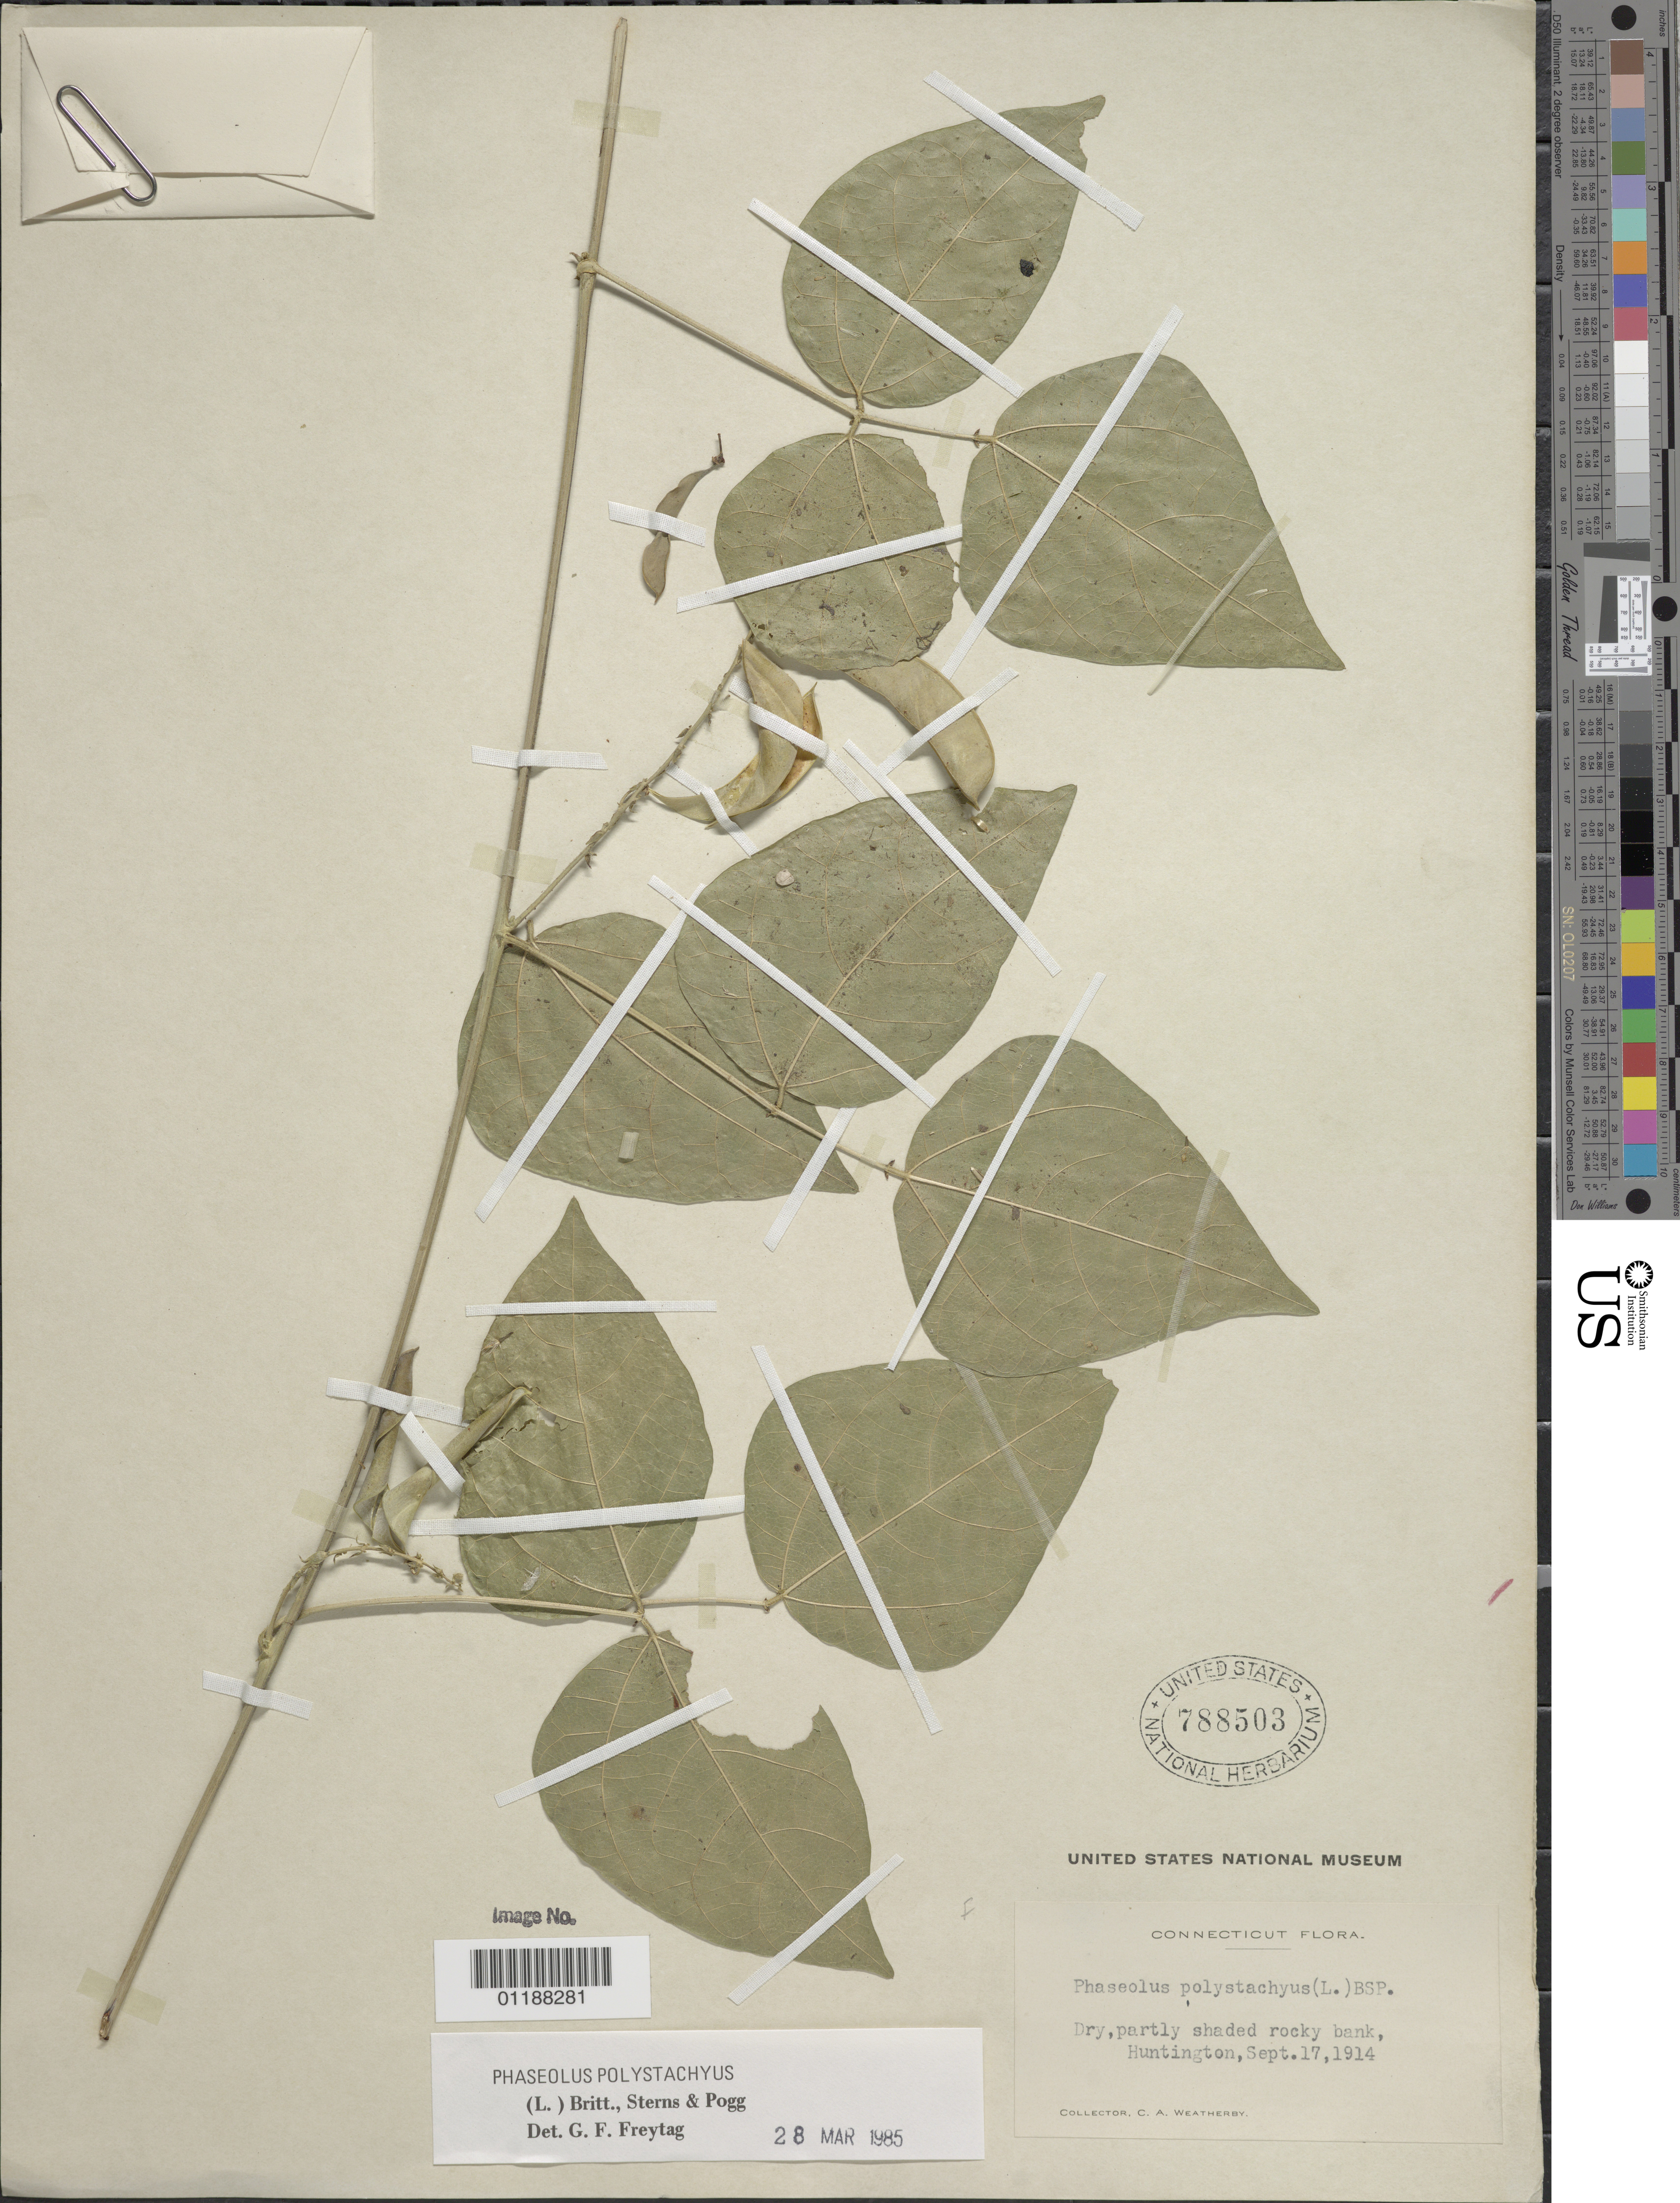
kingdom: Plantae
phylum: Tracheophyta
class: Magnoliopsida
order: Fabales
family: Fabaceae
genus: Phaseolus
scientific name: Phaseolus polystachios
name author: (L.) Britton, Stearns & Poggenb.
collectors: C. A. Weatherby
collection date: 1914-09-17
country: United States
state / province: Connecticut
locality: Rocky bank, Huntington.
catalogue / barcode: US 788503